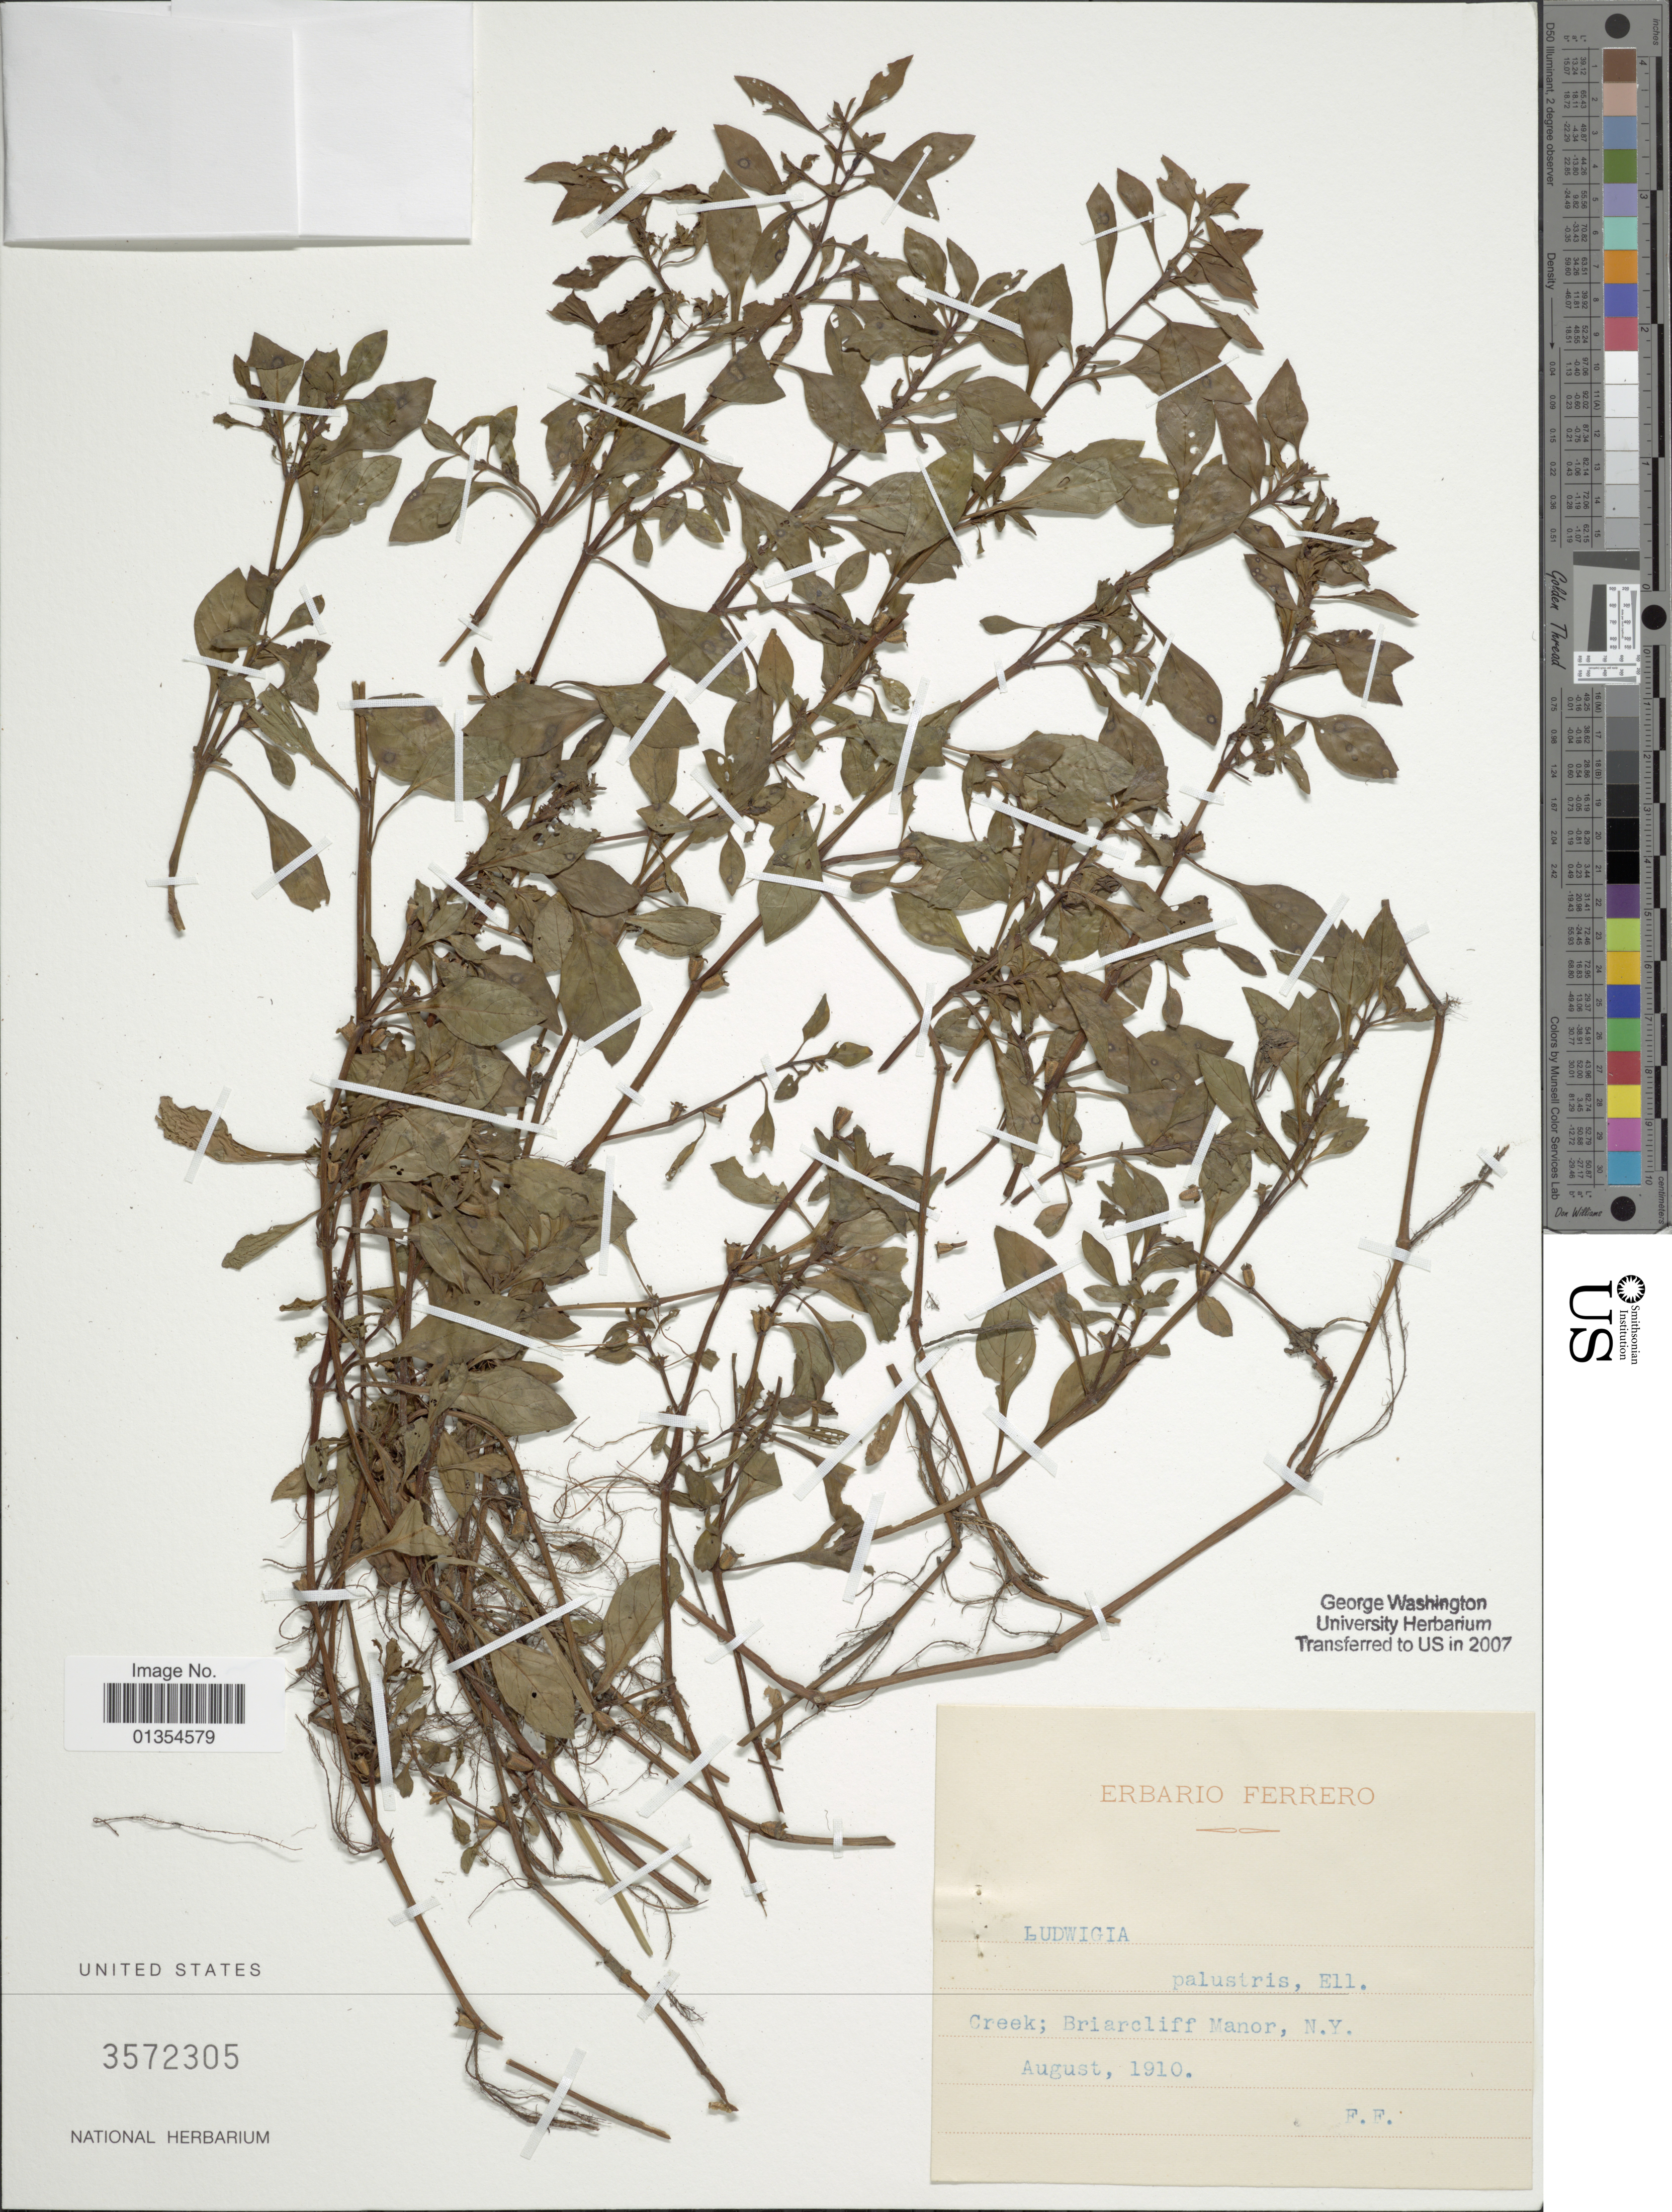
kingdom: Plantae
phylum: Tracheophyta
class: Magnoliopsida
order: Myrtales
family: Onagraceae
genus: Ludwigia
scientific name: Ludwigia palustris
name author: (L.) Elliott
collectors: F. Ferrero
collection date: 1910-08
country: United States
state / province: New York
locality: Briarcliff Manor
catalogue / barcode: US 3572305